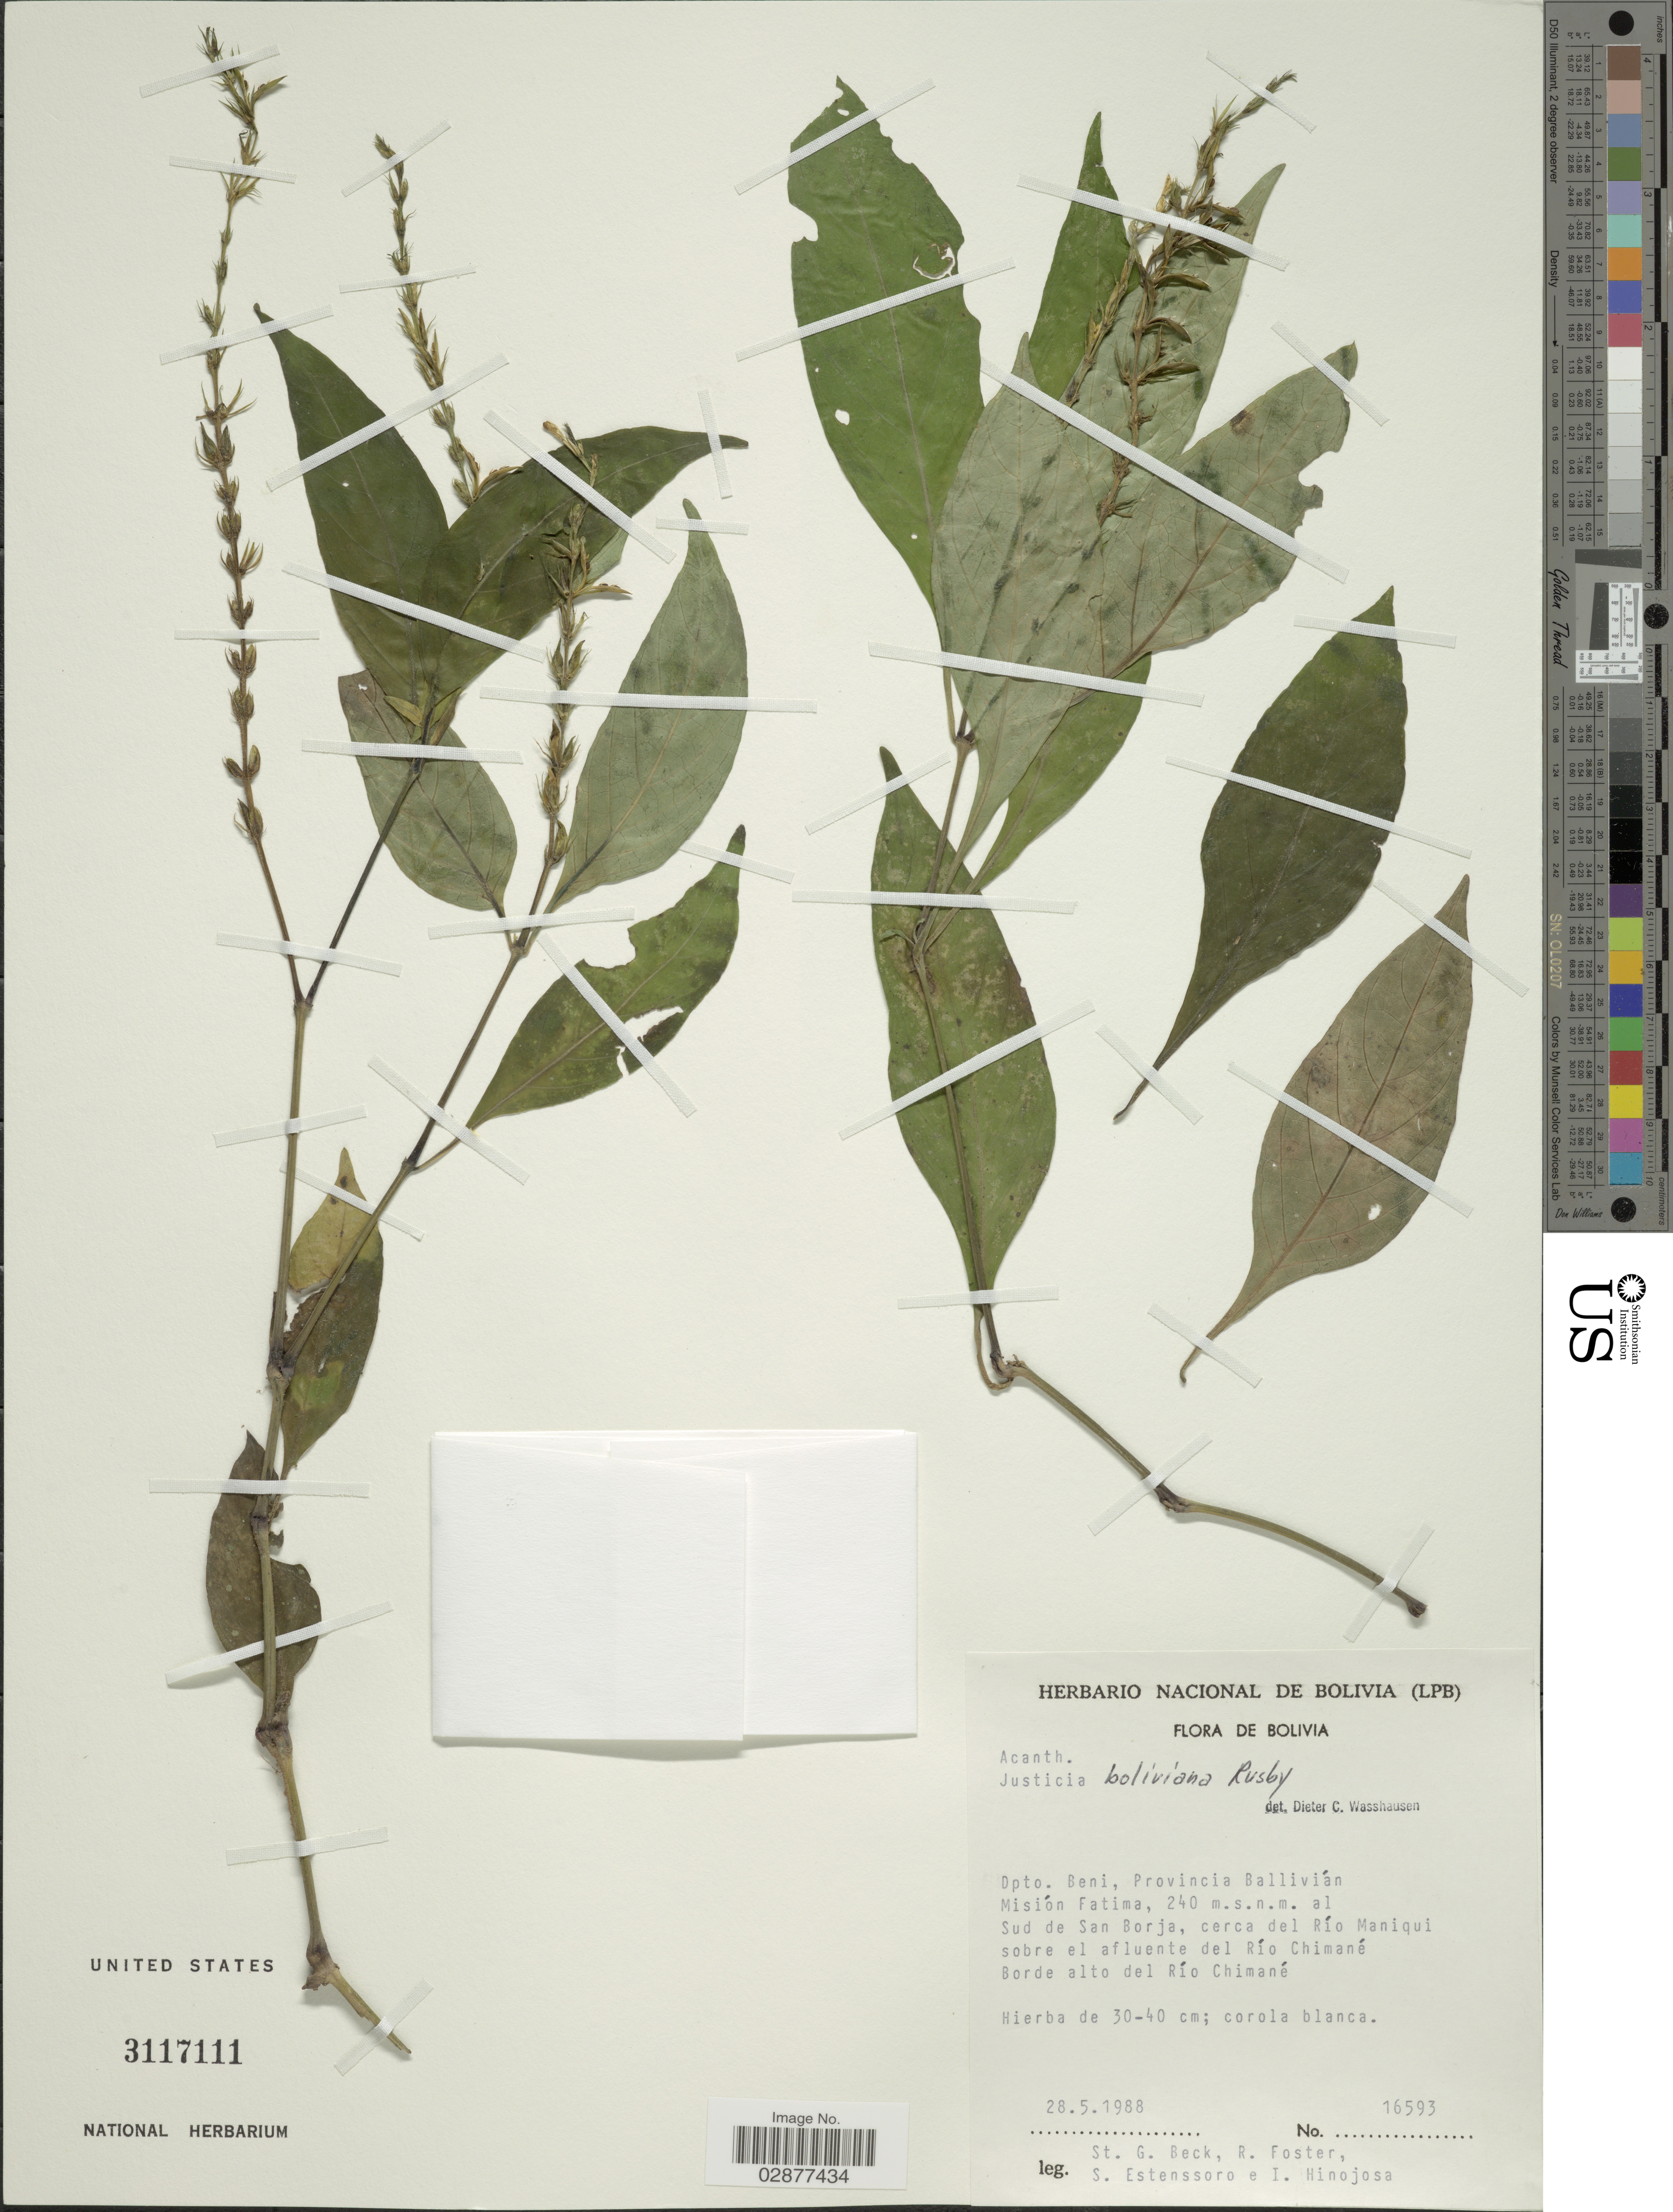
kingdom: Plantae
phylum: Tracheophyta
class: Magnoliopsida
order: Lamiales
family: Acanthaceae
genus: Justicia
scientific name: Justicia boliviana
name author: Rusby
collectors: S. Beck, R. Foster, S. Estenssoro & I. Hinojosa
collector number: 16593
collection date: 1988-05-28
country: Bolivia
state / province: Beni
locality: Dpto. Beni, Provincia Ballivián Misión Fatima. Sud de San Borja, cerca del Río Maniqui sobre el afluente del Río Chimané.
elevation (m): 240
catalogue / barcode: US 3117111